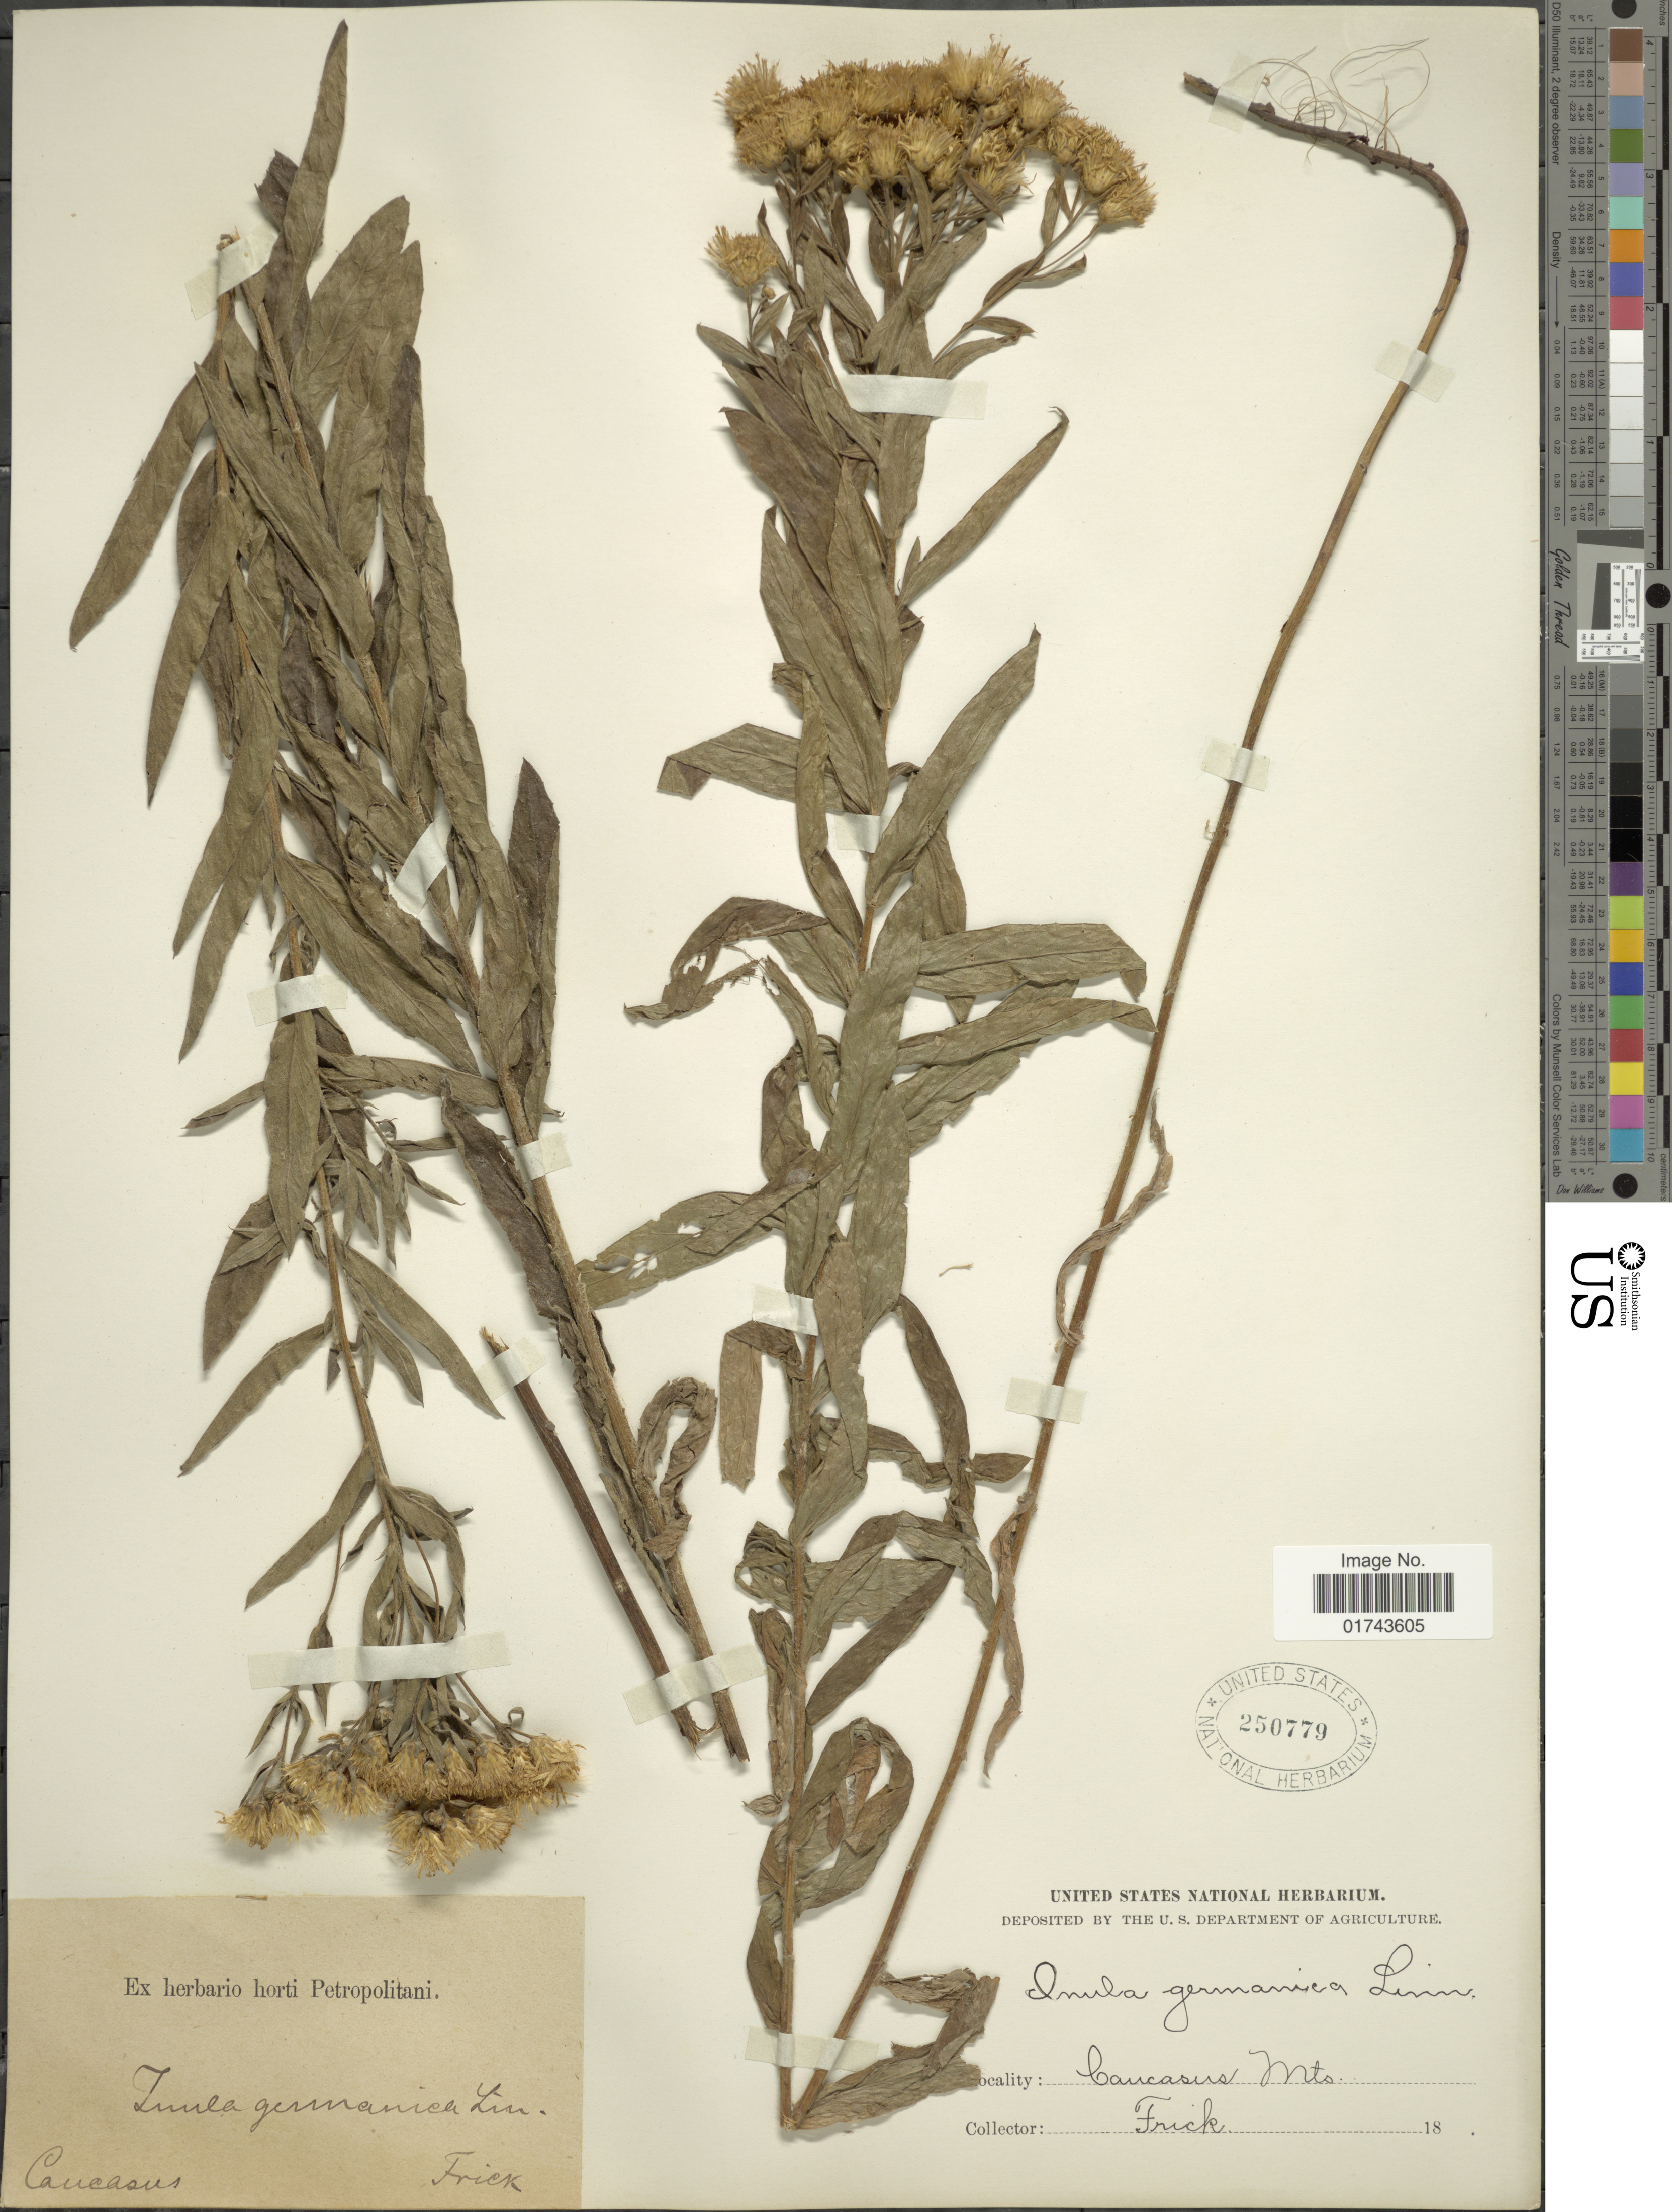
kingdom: Plantae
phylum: Tracheophyta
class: Magnoliopsida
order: Asterales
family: Asteraceae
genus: Inula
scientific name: Inula germanica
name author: L.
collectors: Frick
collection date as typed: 18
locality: Caucasus Mts.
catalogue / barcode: US 250779